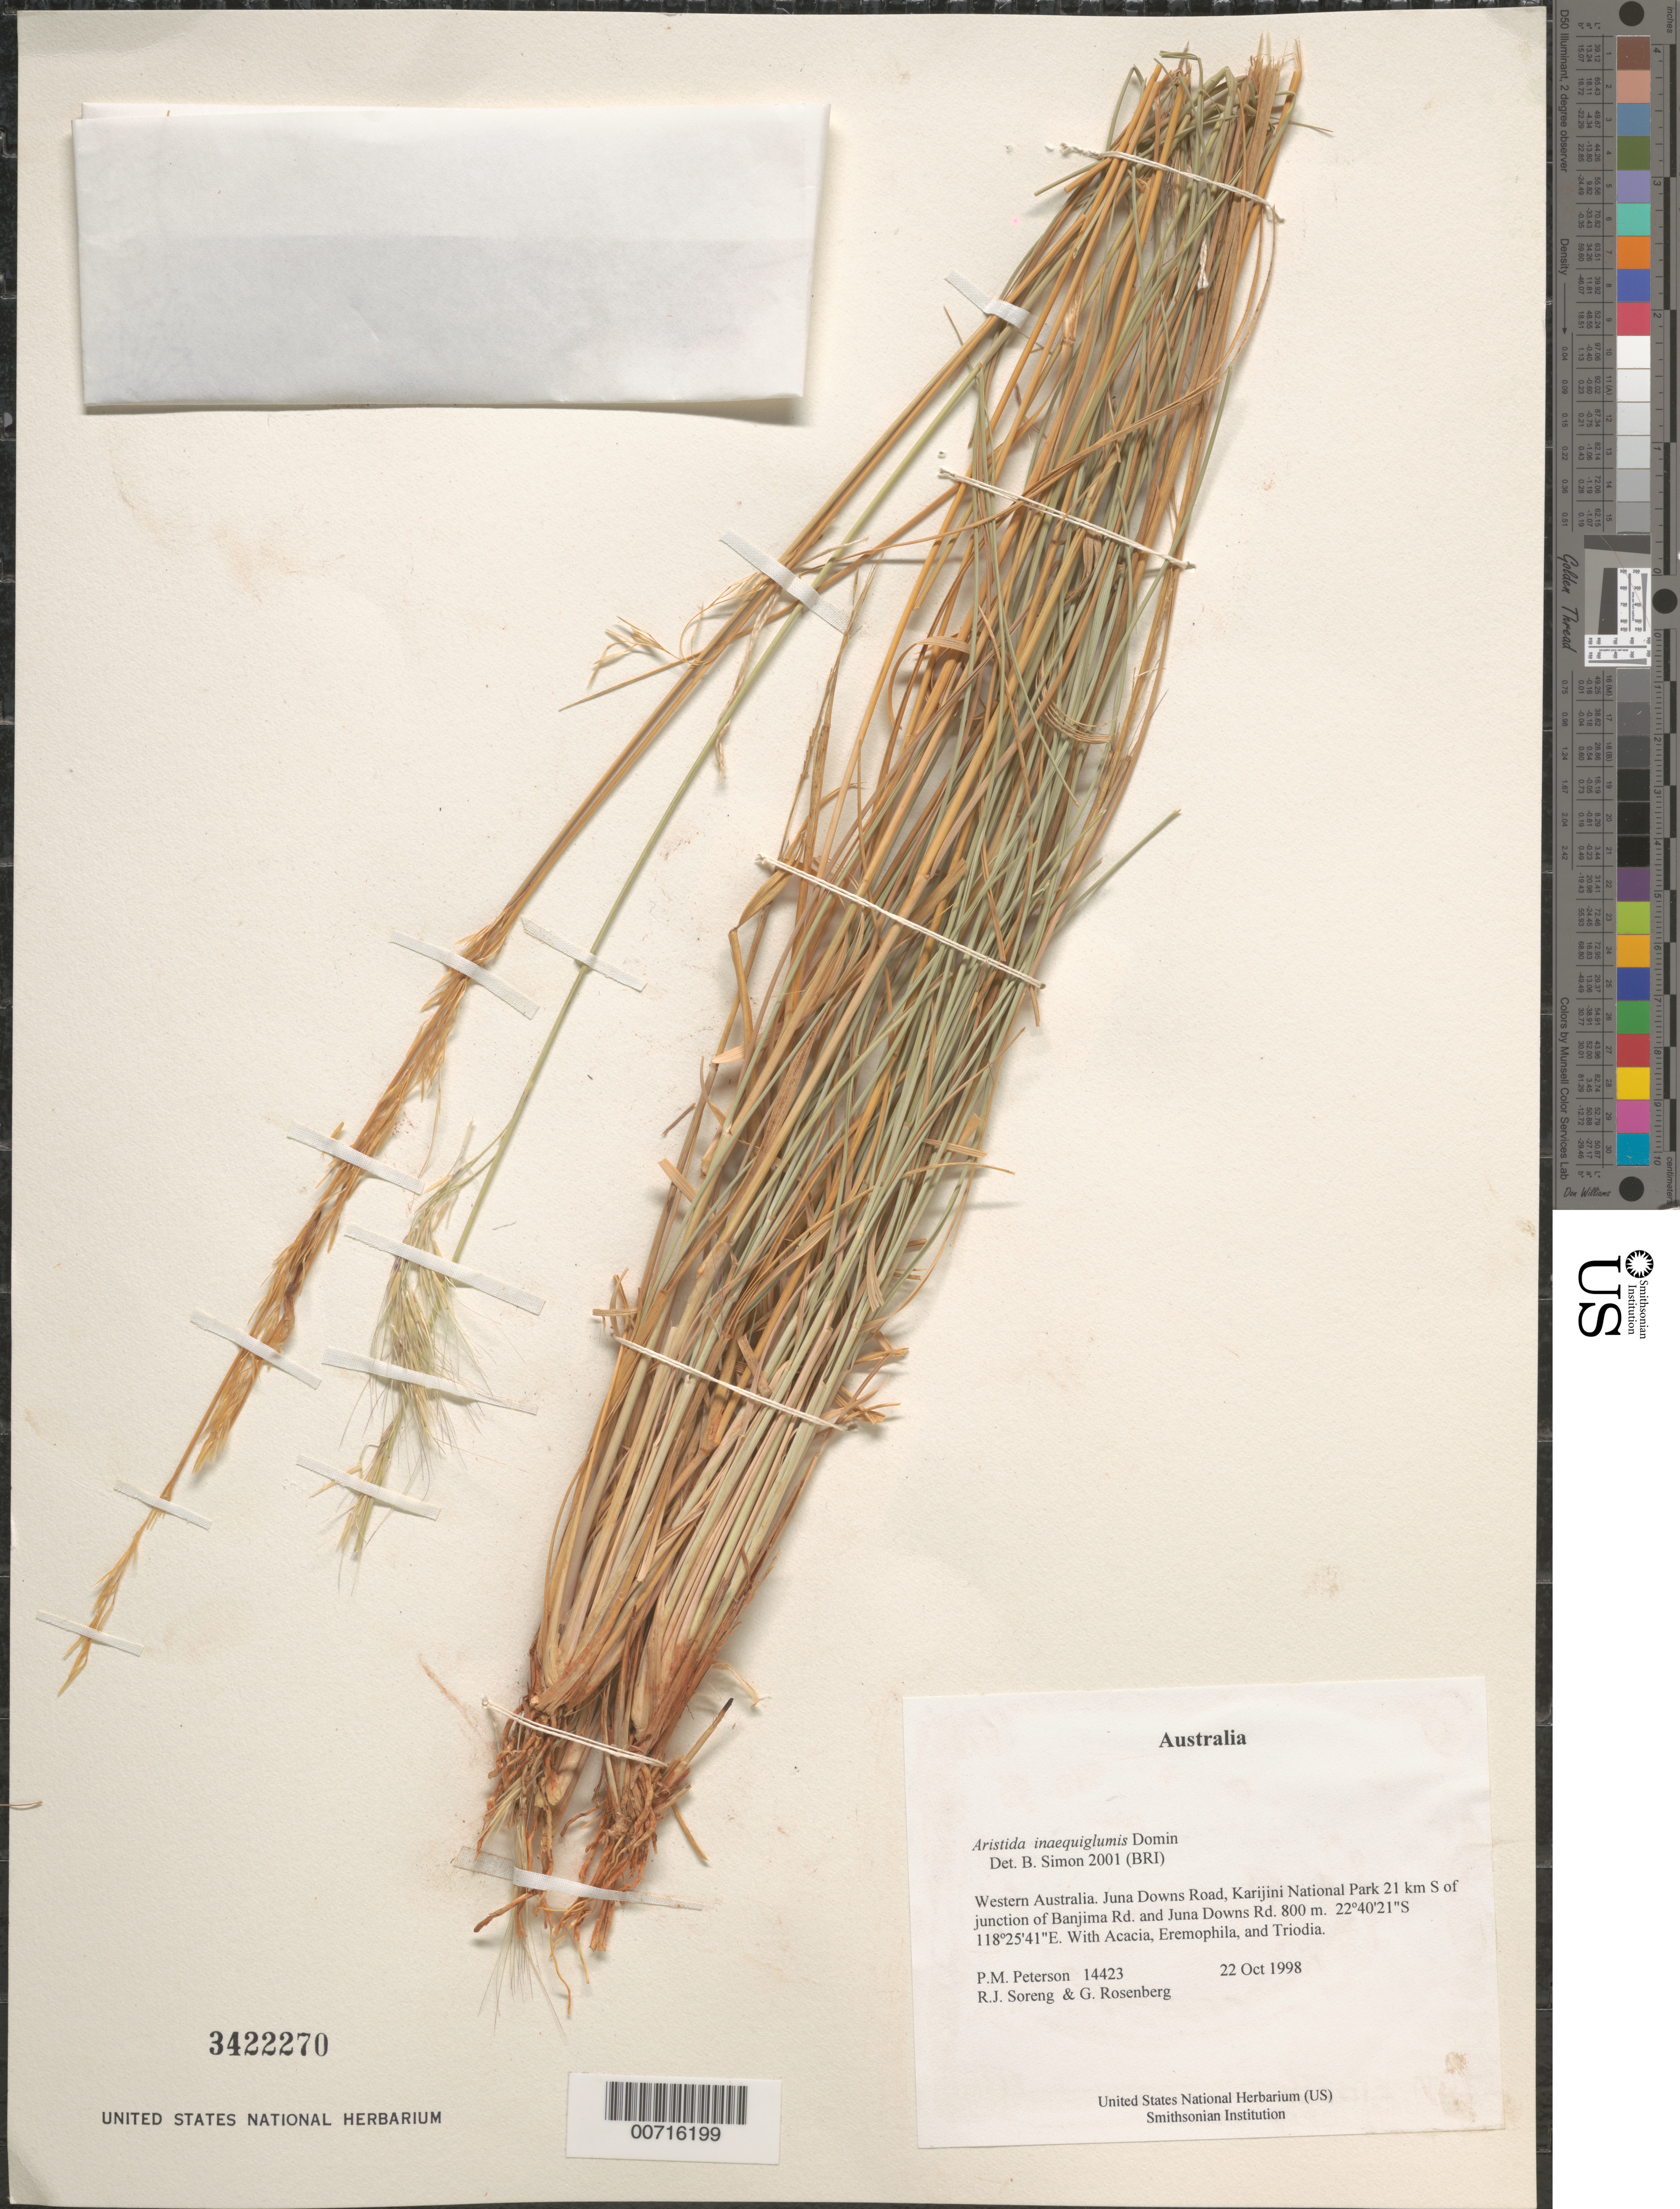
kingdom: Plantae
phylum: Tracheophyta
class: Liliopsida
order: Poales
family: Poaceae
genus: Aristida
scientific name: Aristida inaequiglumis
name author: Domin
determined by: Simon, B.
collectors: P. M. Peterson, R. J. Soreng & G. Rosenberg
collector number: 14423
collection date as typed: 22 Oct 1998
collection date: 1998-10-22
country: Australia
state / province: Western Australia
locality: Juna Downs Road, Karijini National Park 21 km S of junction of Banjima Rd. and Juna Downs Rd.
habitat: With Acacia, Eremophila, and Triodia.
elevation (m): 800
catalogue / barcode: US 3422270